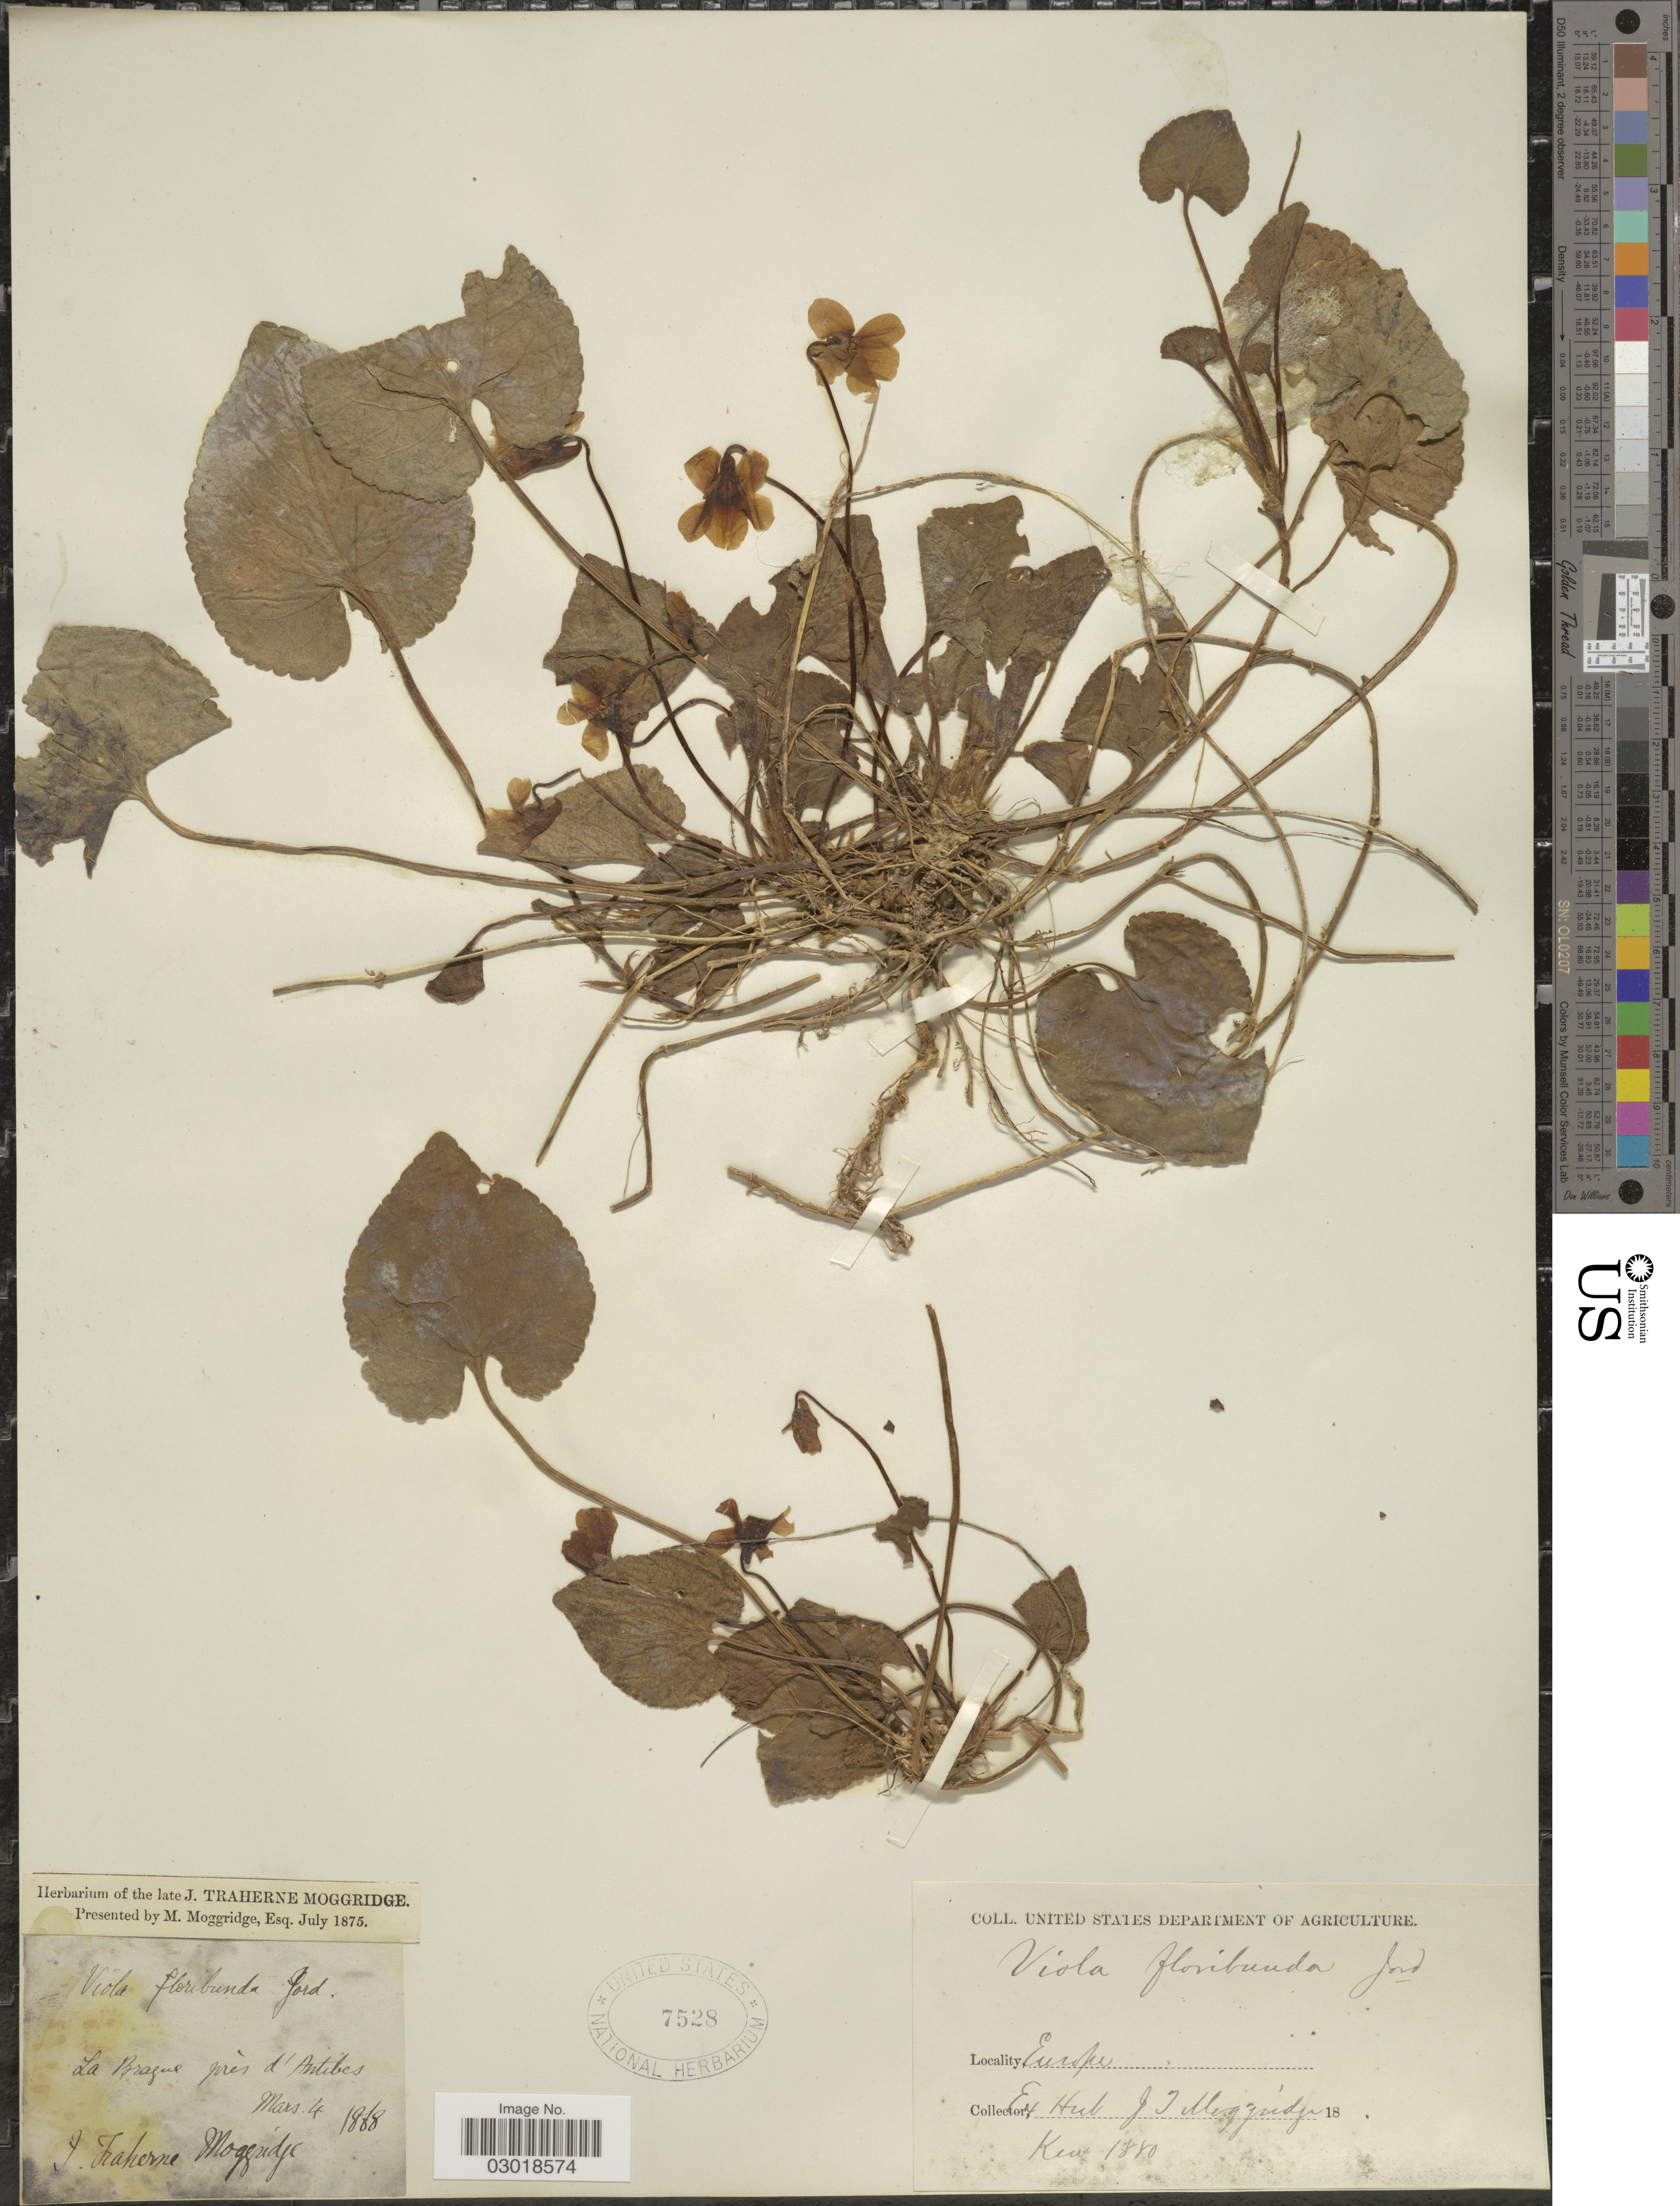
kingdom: Plantae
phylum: Tracheophyta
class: Magnoliopsida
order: Malpighiales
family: Violaceae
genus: Viola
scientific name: Viola floribunda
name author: Jord.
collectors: I. Moggridge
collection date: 1868-03-04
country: France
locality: La Brague prés d'Antibes. Europe.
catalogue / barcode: US 7528